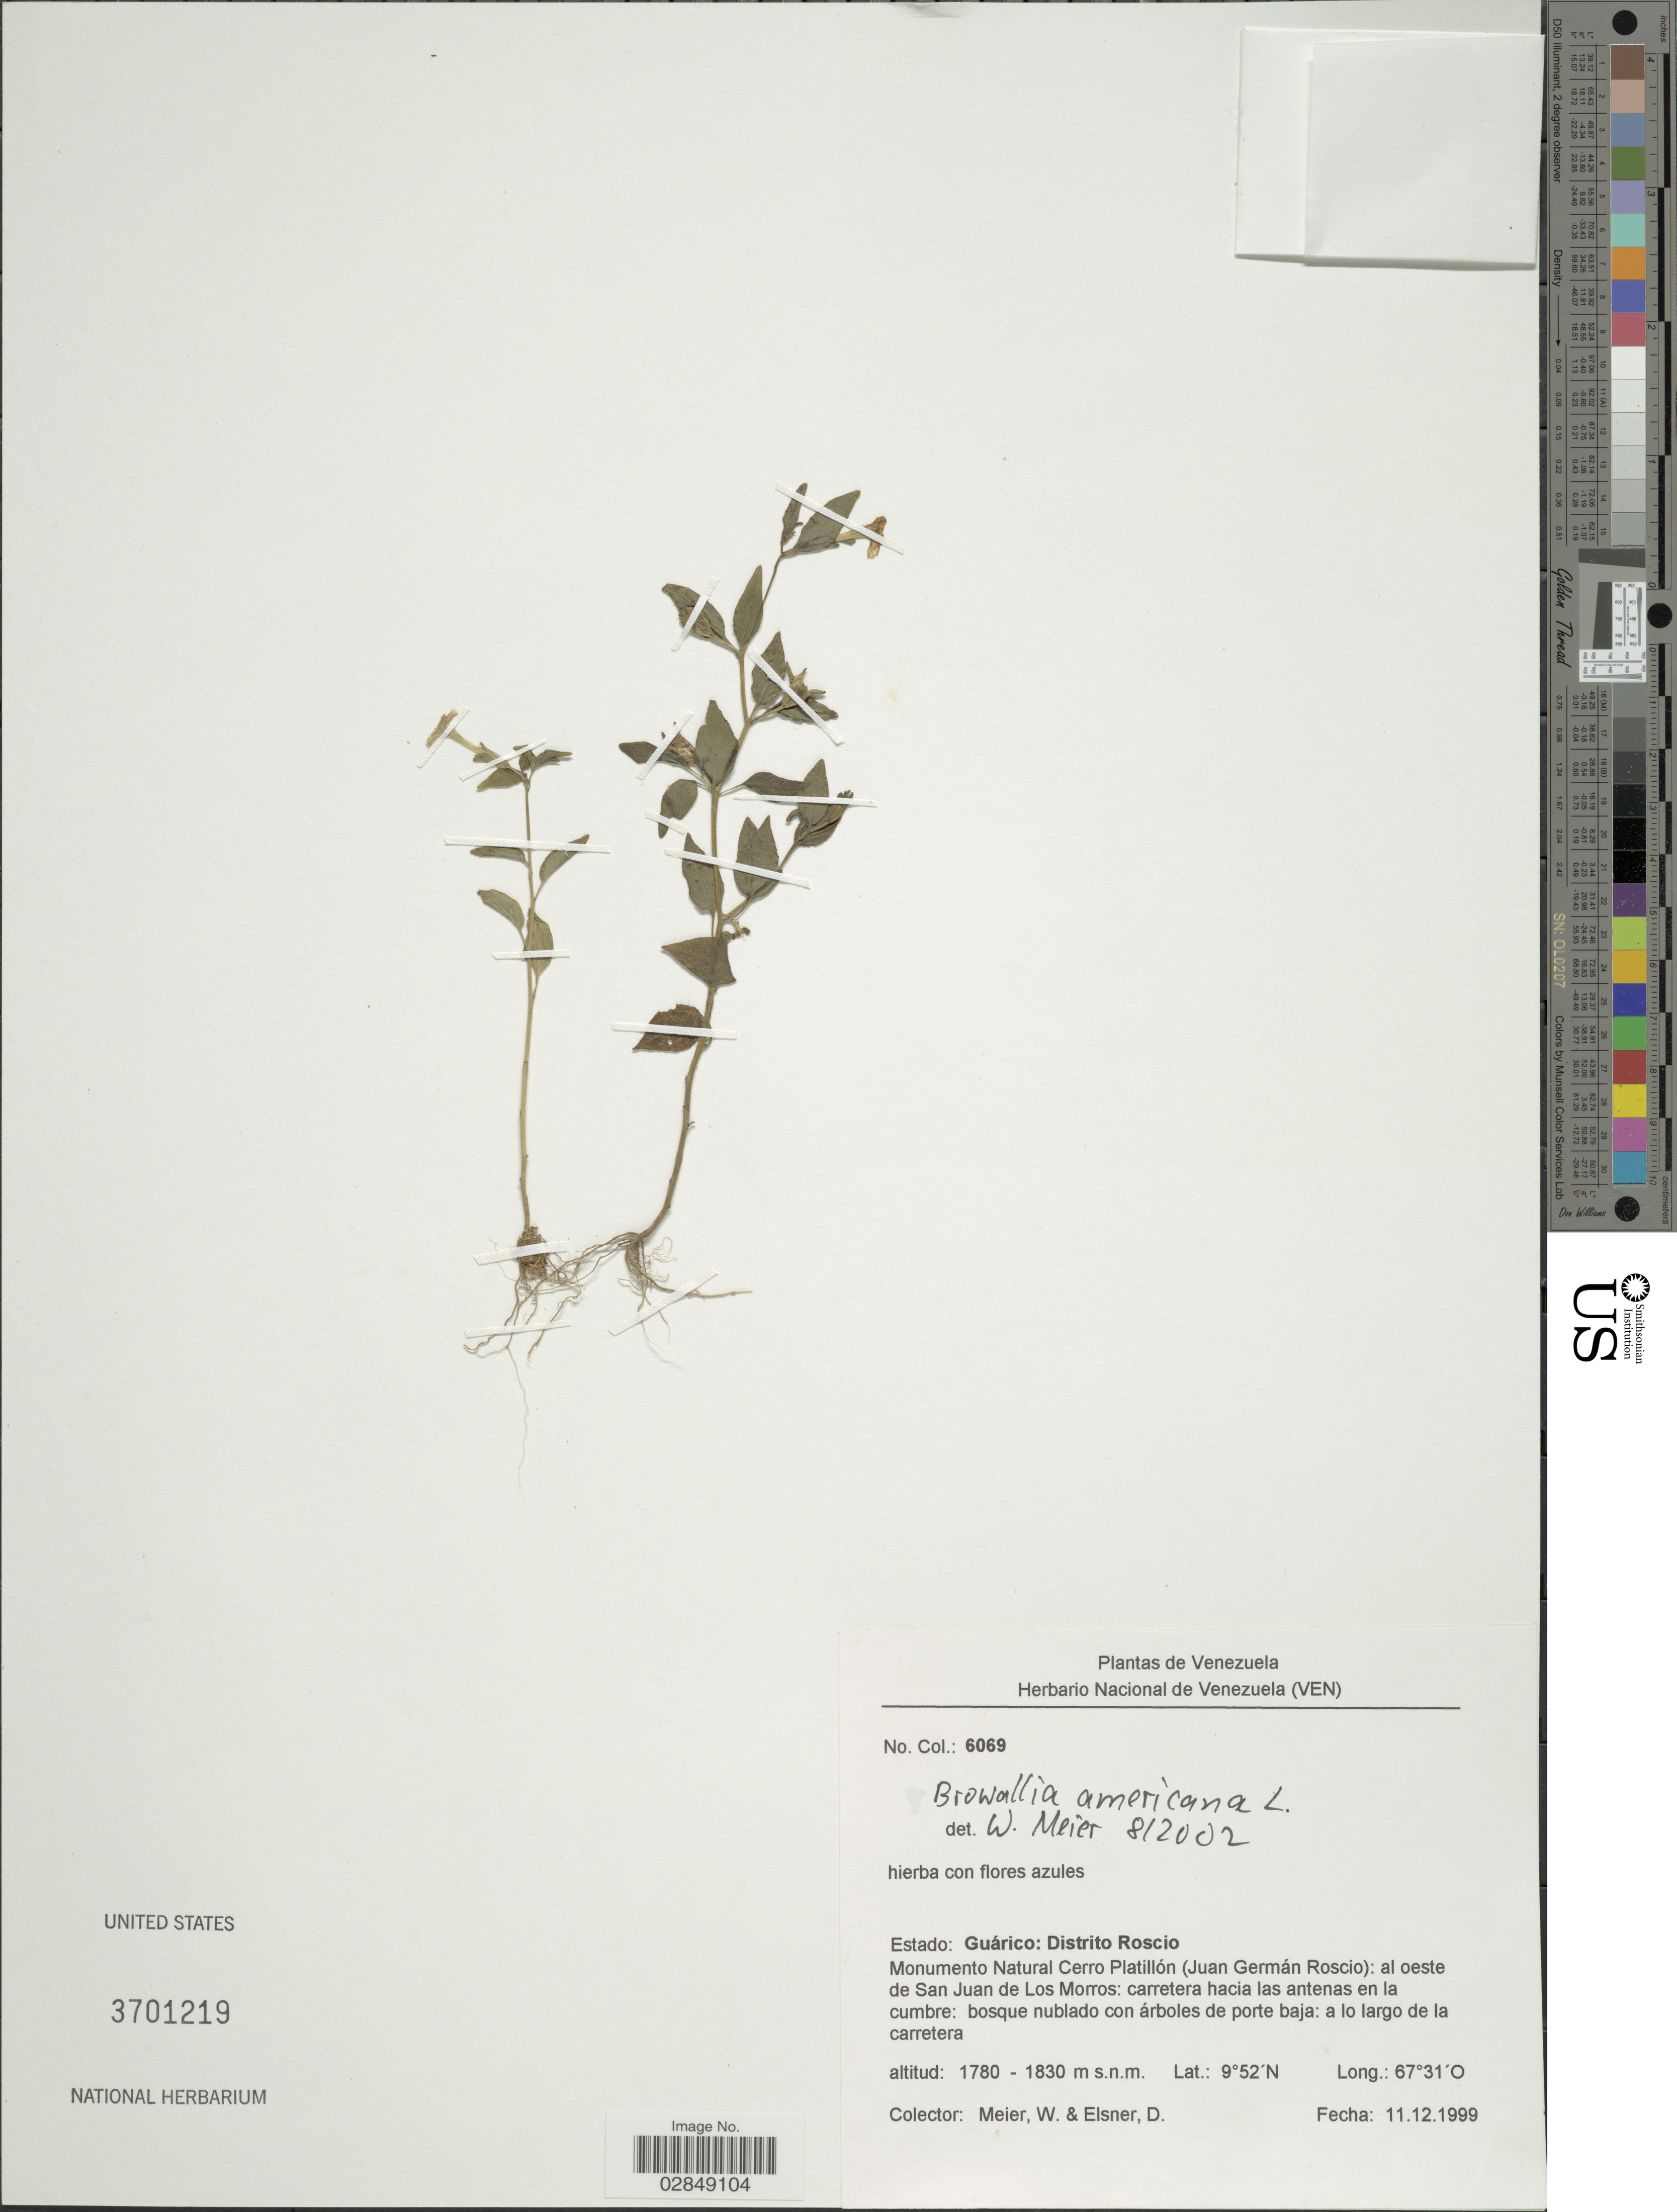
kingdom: Plantae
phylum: Tracheophyta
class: Magnoliopsida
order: Solanales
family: Solanaceae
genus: Browallia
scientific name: Browallia americana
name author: L.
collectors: W. Meier & D. Elsner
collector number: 6069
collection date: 1999-12-11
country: Venezuela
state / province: Guárico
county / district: Juan Germán Roscio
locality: Distrito Roscio. Monumento Natural Cerro Platillón (Juan Germán Roscio): al oeste de San Juan de Los Morros.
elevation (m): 1780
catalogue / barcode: US 3701219